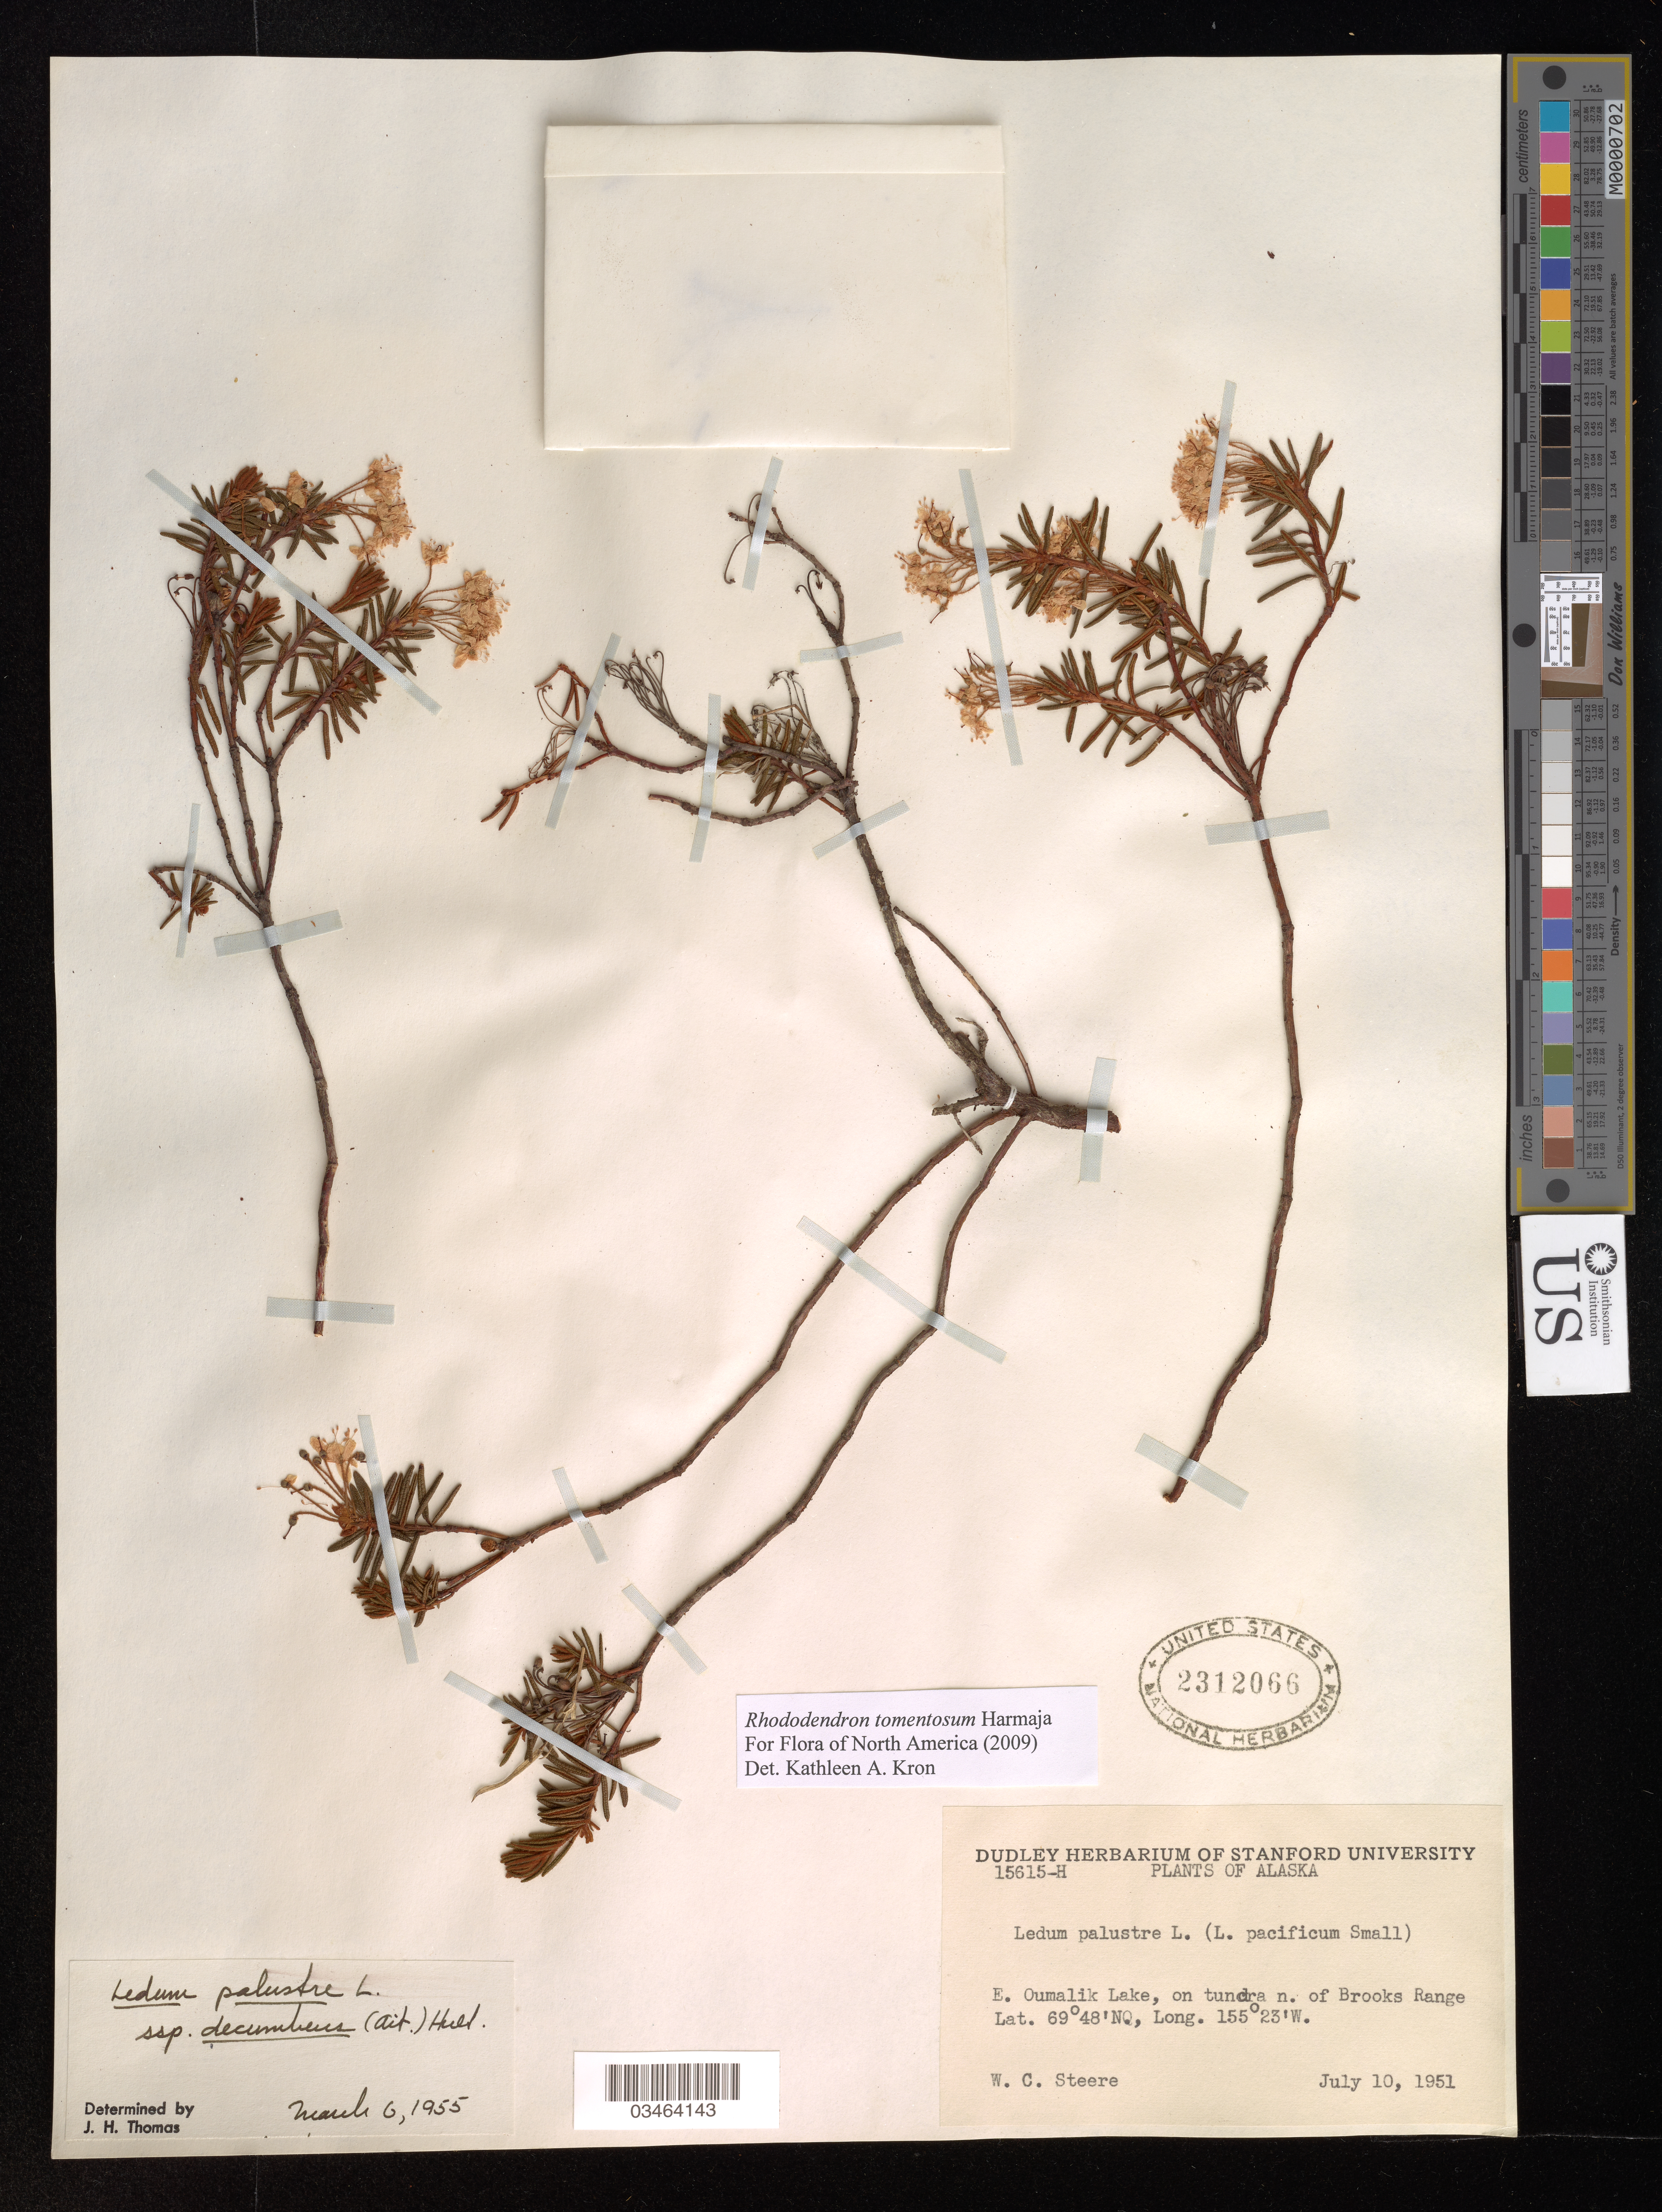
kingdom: Plantae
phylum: Tracheophyta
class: Magnoliopsida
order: Ericales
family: Ericaceae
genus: Rhododendron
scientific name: Rhododendron tomentosum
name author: Harmaja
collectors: W. C. Steere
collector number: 15615-H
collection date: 1951-07-10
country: United States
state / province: Alaska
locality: E. Oumalik Lake, on tundra n. of Brooks Range.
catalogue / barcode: US 2312066